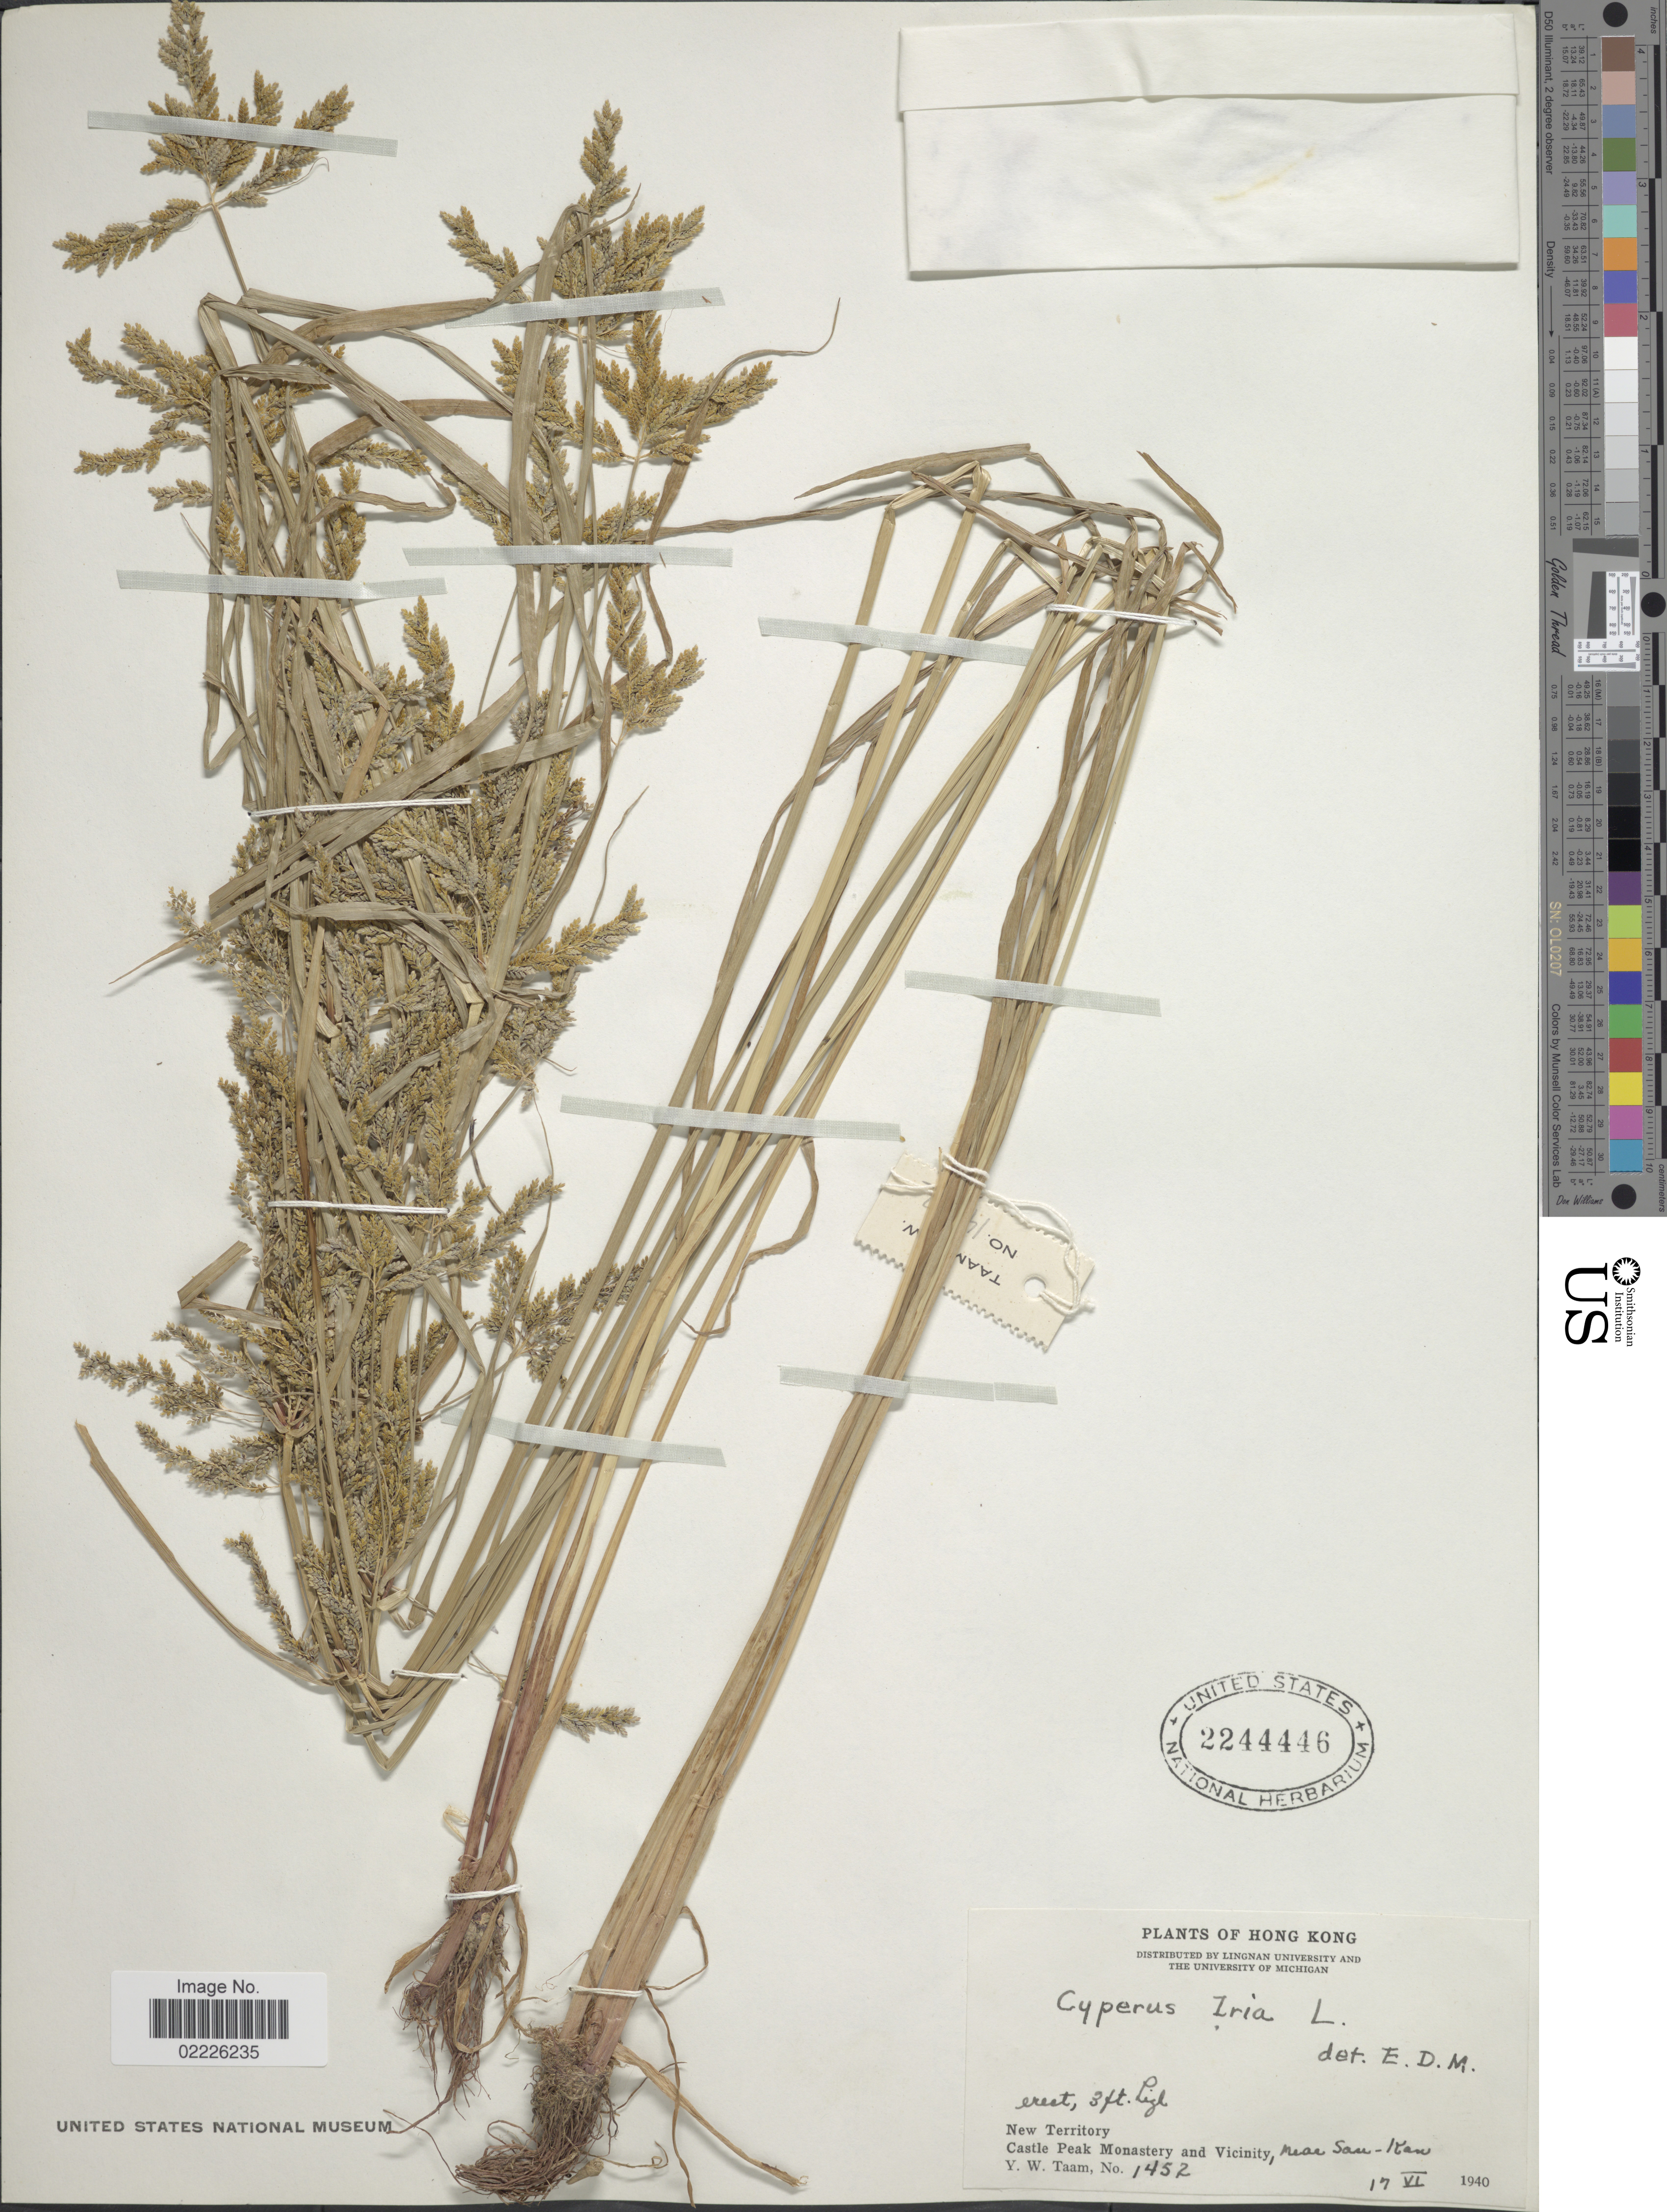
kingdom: Plantae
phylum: Tracheophyta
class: Liliopsida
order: Poales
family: Cyperaceae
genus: Cyperus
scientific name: Cyperus iria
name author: L.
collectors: Y. W. Taam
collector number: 1452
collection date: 1940-06-17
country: China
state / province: Hong Kong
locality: Hong Kong, New Territory, Castle Peak Monastry and Vicinity, near San-Kan.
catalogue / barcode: US 2244446